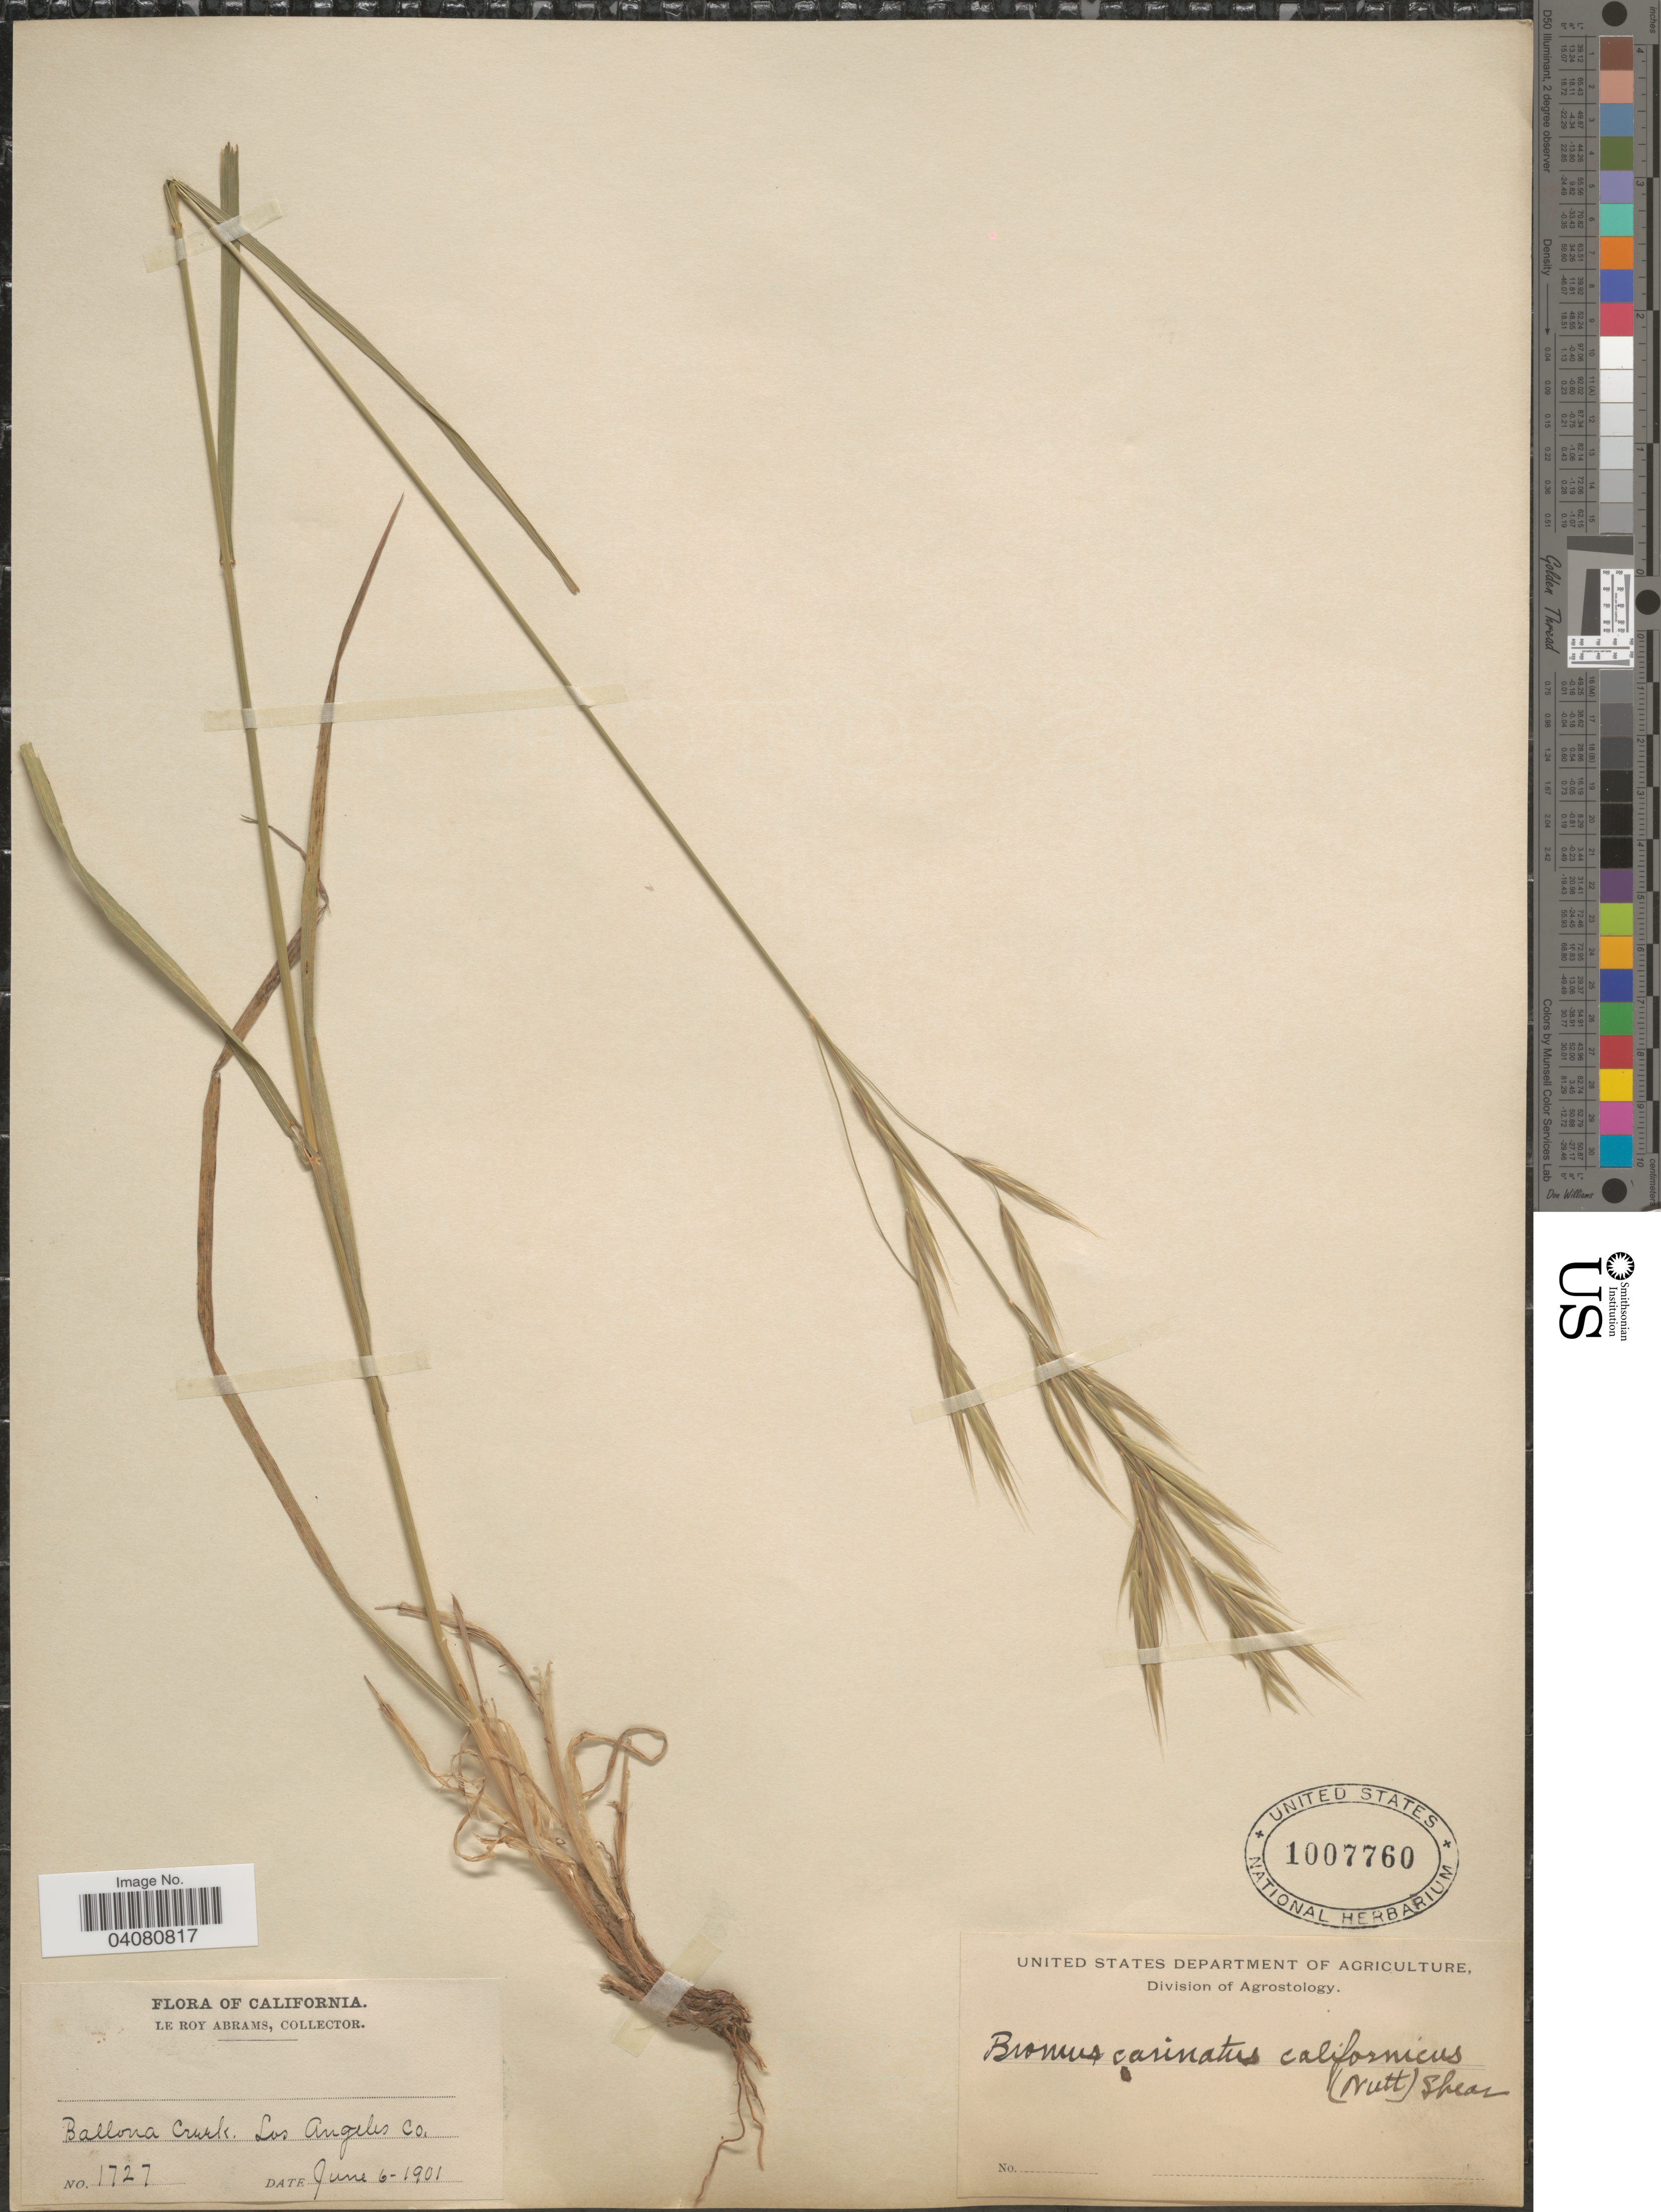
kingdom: Plantae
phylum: Tracheophyta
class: Liliopsida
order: Poales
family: Poaceae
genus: Bromus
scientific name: Bromus carinatus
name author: Hook. & Arn.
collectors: L. Abrams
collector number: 1727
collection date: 1901-06-06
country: United States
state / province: California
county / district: Los Angeles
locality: Ballona Creek. Los Angeles Co.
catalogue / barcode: US 1007760